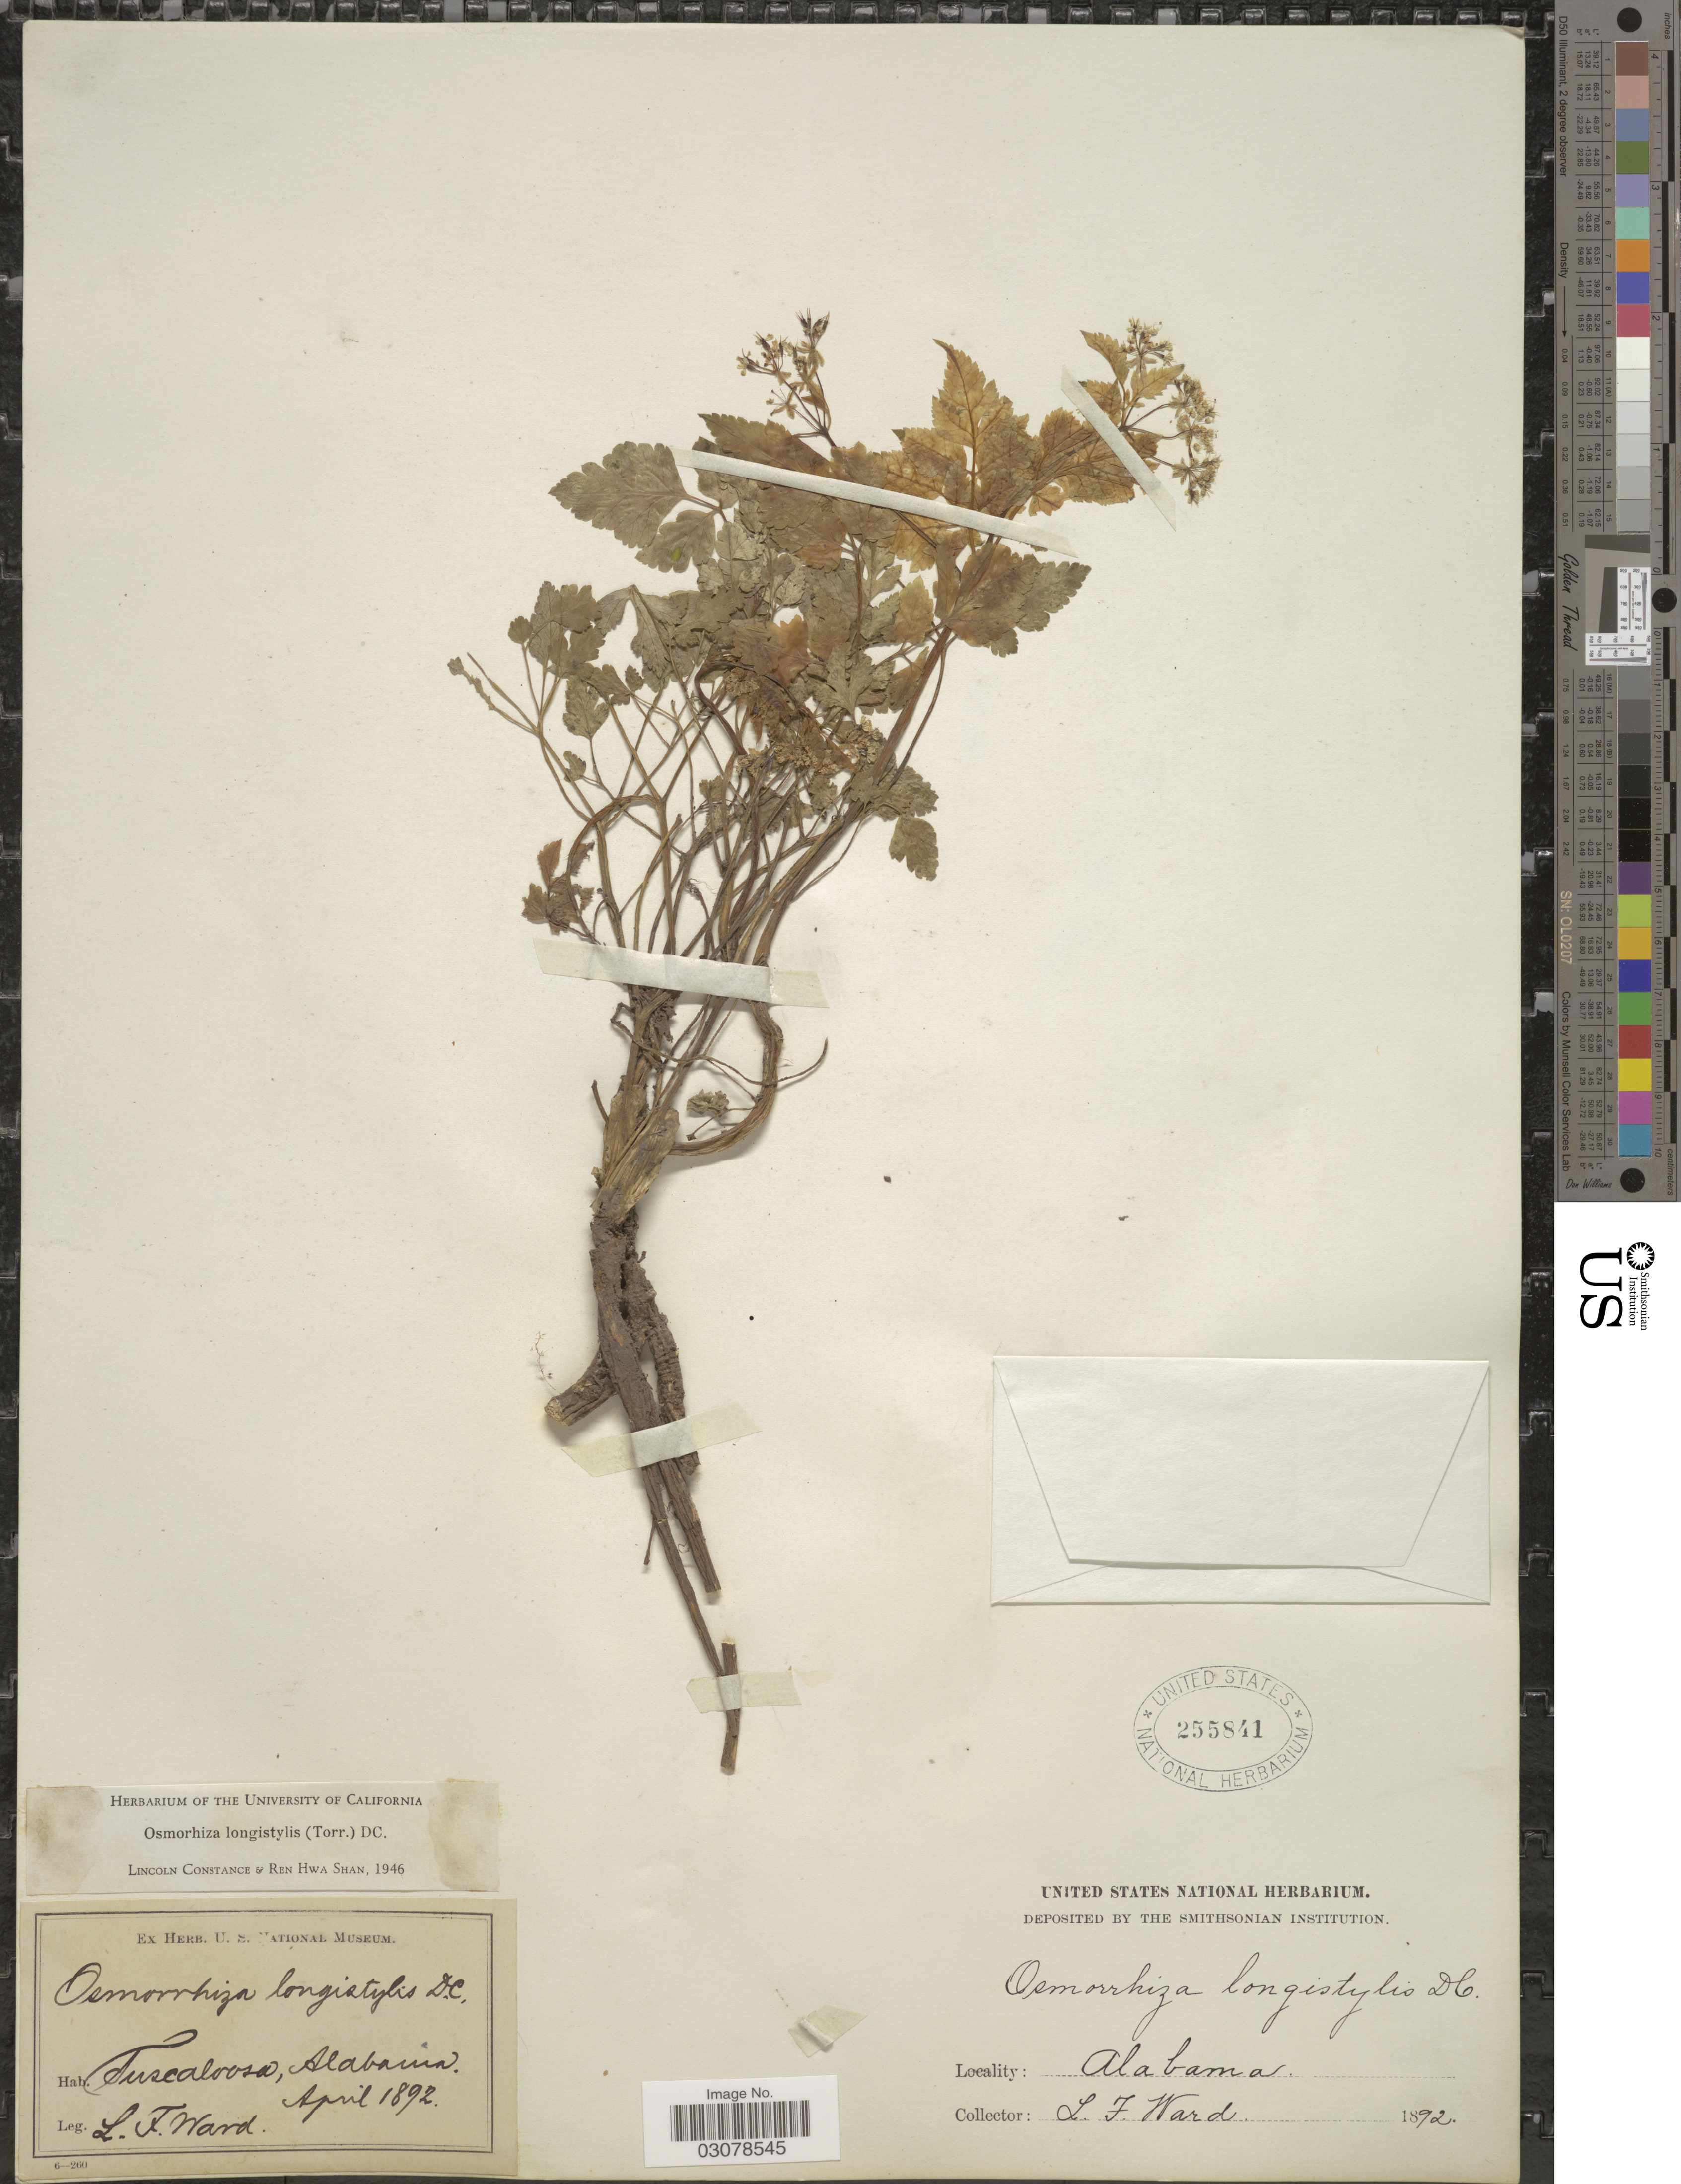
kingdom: Plantae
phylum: Tracheophyta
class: Magnoliopsida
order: Apiales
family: Apiaceae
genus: Osmorhiza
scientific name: Osmorhiza longistylis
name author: (Torr.) DC.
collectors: L. Ward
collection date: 1892-04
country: United States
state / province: Alabama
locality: Tuscaloosa.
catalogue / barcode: US 255841